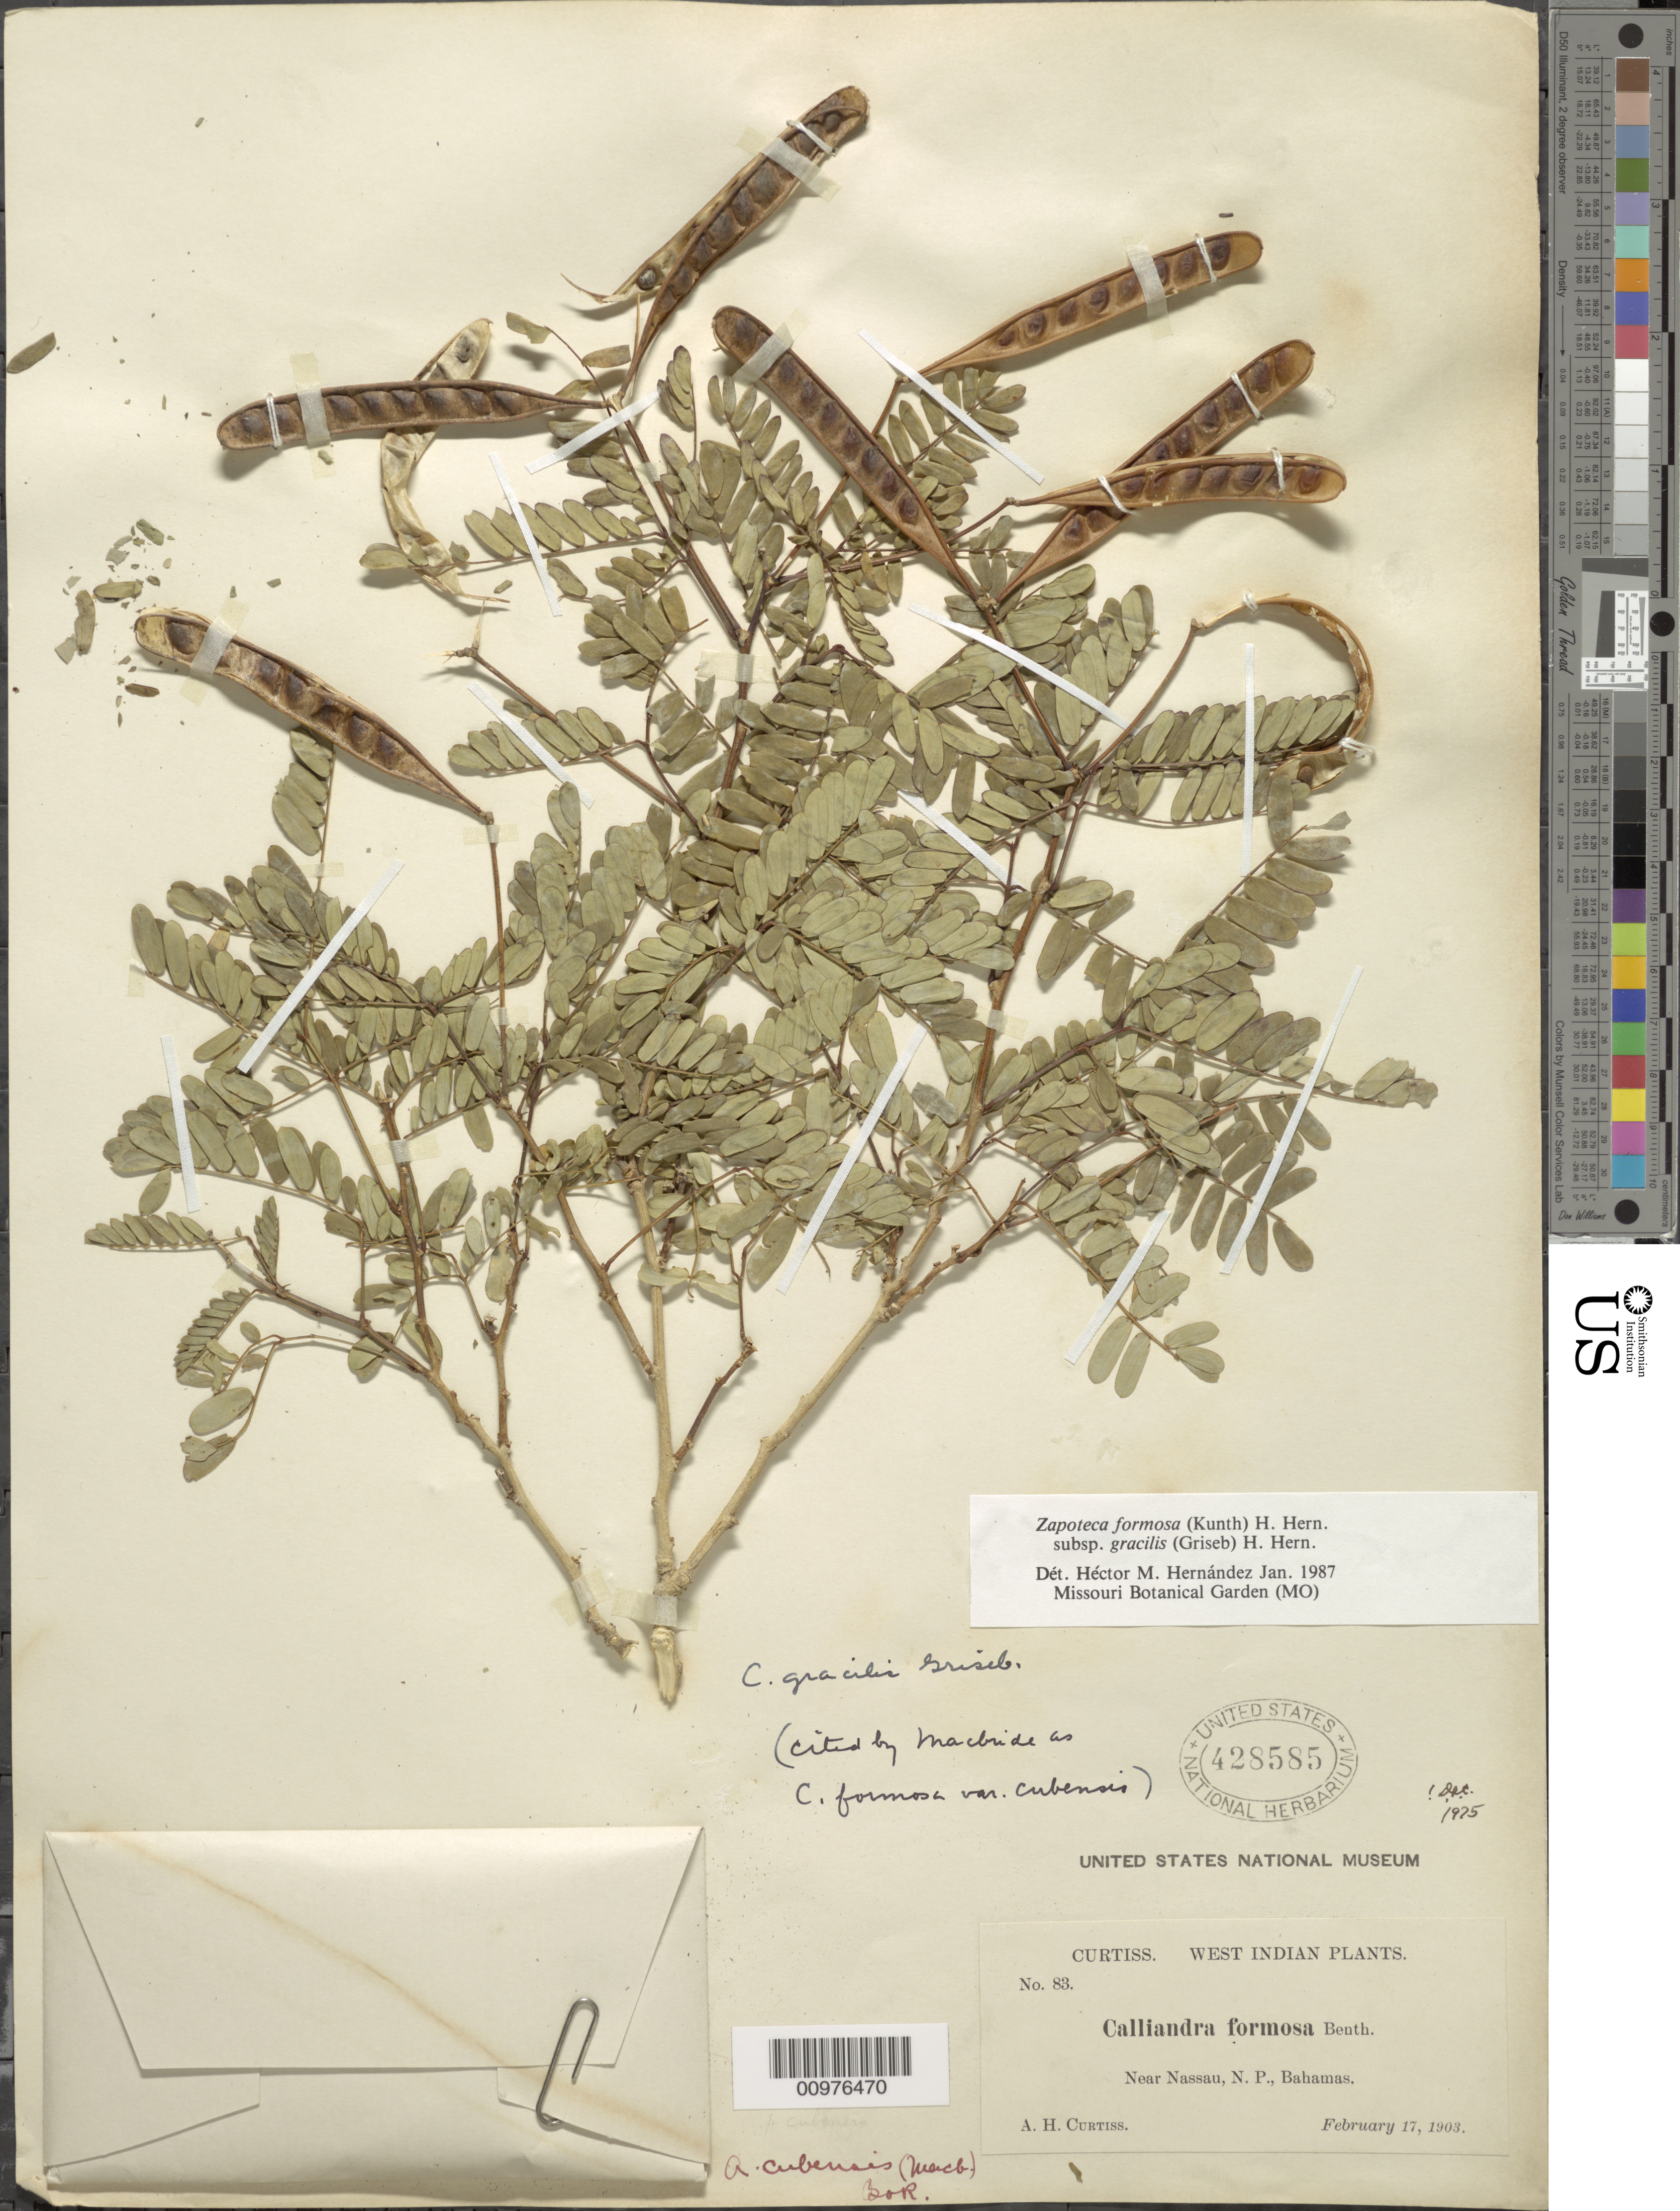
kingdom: Plantae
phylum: Tracheophyta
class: Magnoliopsida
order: Fabales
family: Fabaceae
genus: Zapoteca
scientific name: Zapoteca formosa subsp. gracilis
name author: (Griseb.) H.M. Hern.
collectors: A. H. Curtiss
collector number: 83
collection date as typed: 17 Feb 1903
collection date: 1903-02-17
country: Bahamas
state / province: New Providence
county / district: Nassau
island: New Providence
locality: Near Nassau, N.P.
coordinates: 0 N, 0 E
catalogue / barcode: US 428585